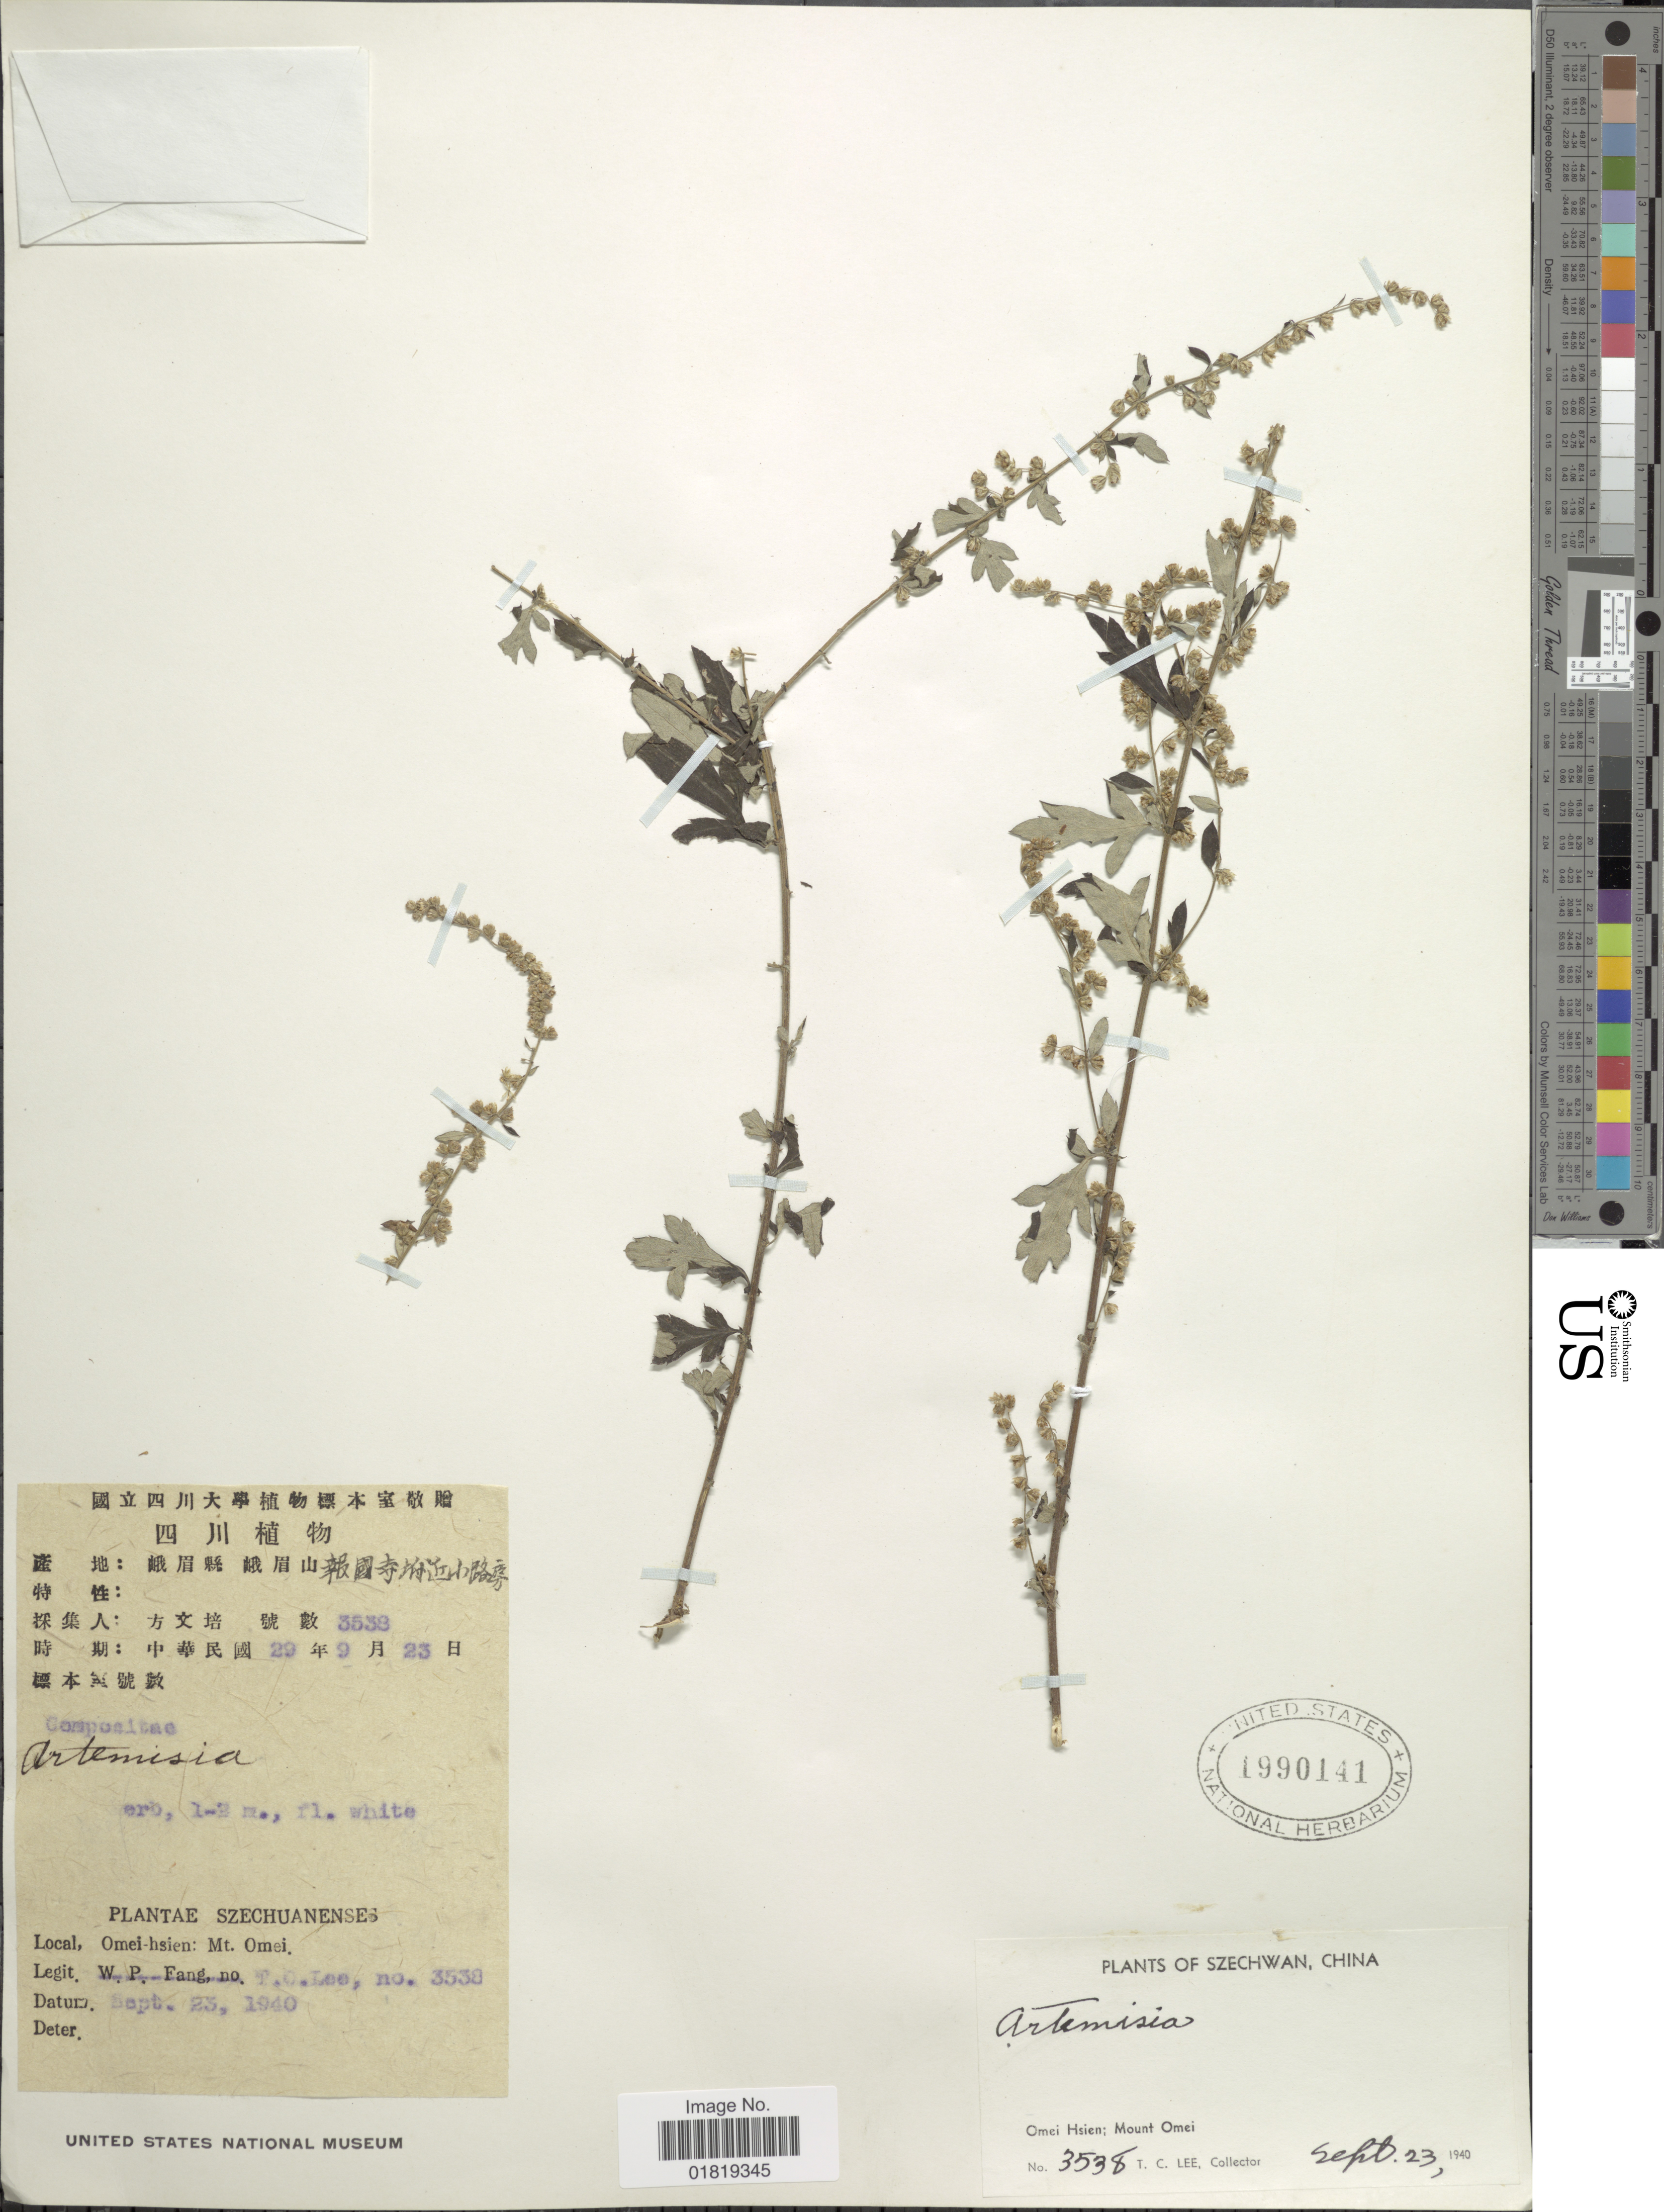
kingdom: Plantae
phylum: Tracheophyta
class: Magnoliopsida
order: Asterales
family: Asteraceae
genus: Artemisia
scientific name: Artemisia sp.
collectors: T. Lee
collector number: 3538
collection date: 1940-09-23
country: China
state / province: Sichuan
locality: Szechwan, Omeo Hsien; Mount Omei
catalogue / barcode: US 1990141